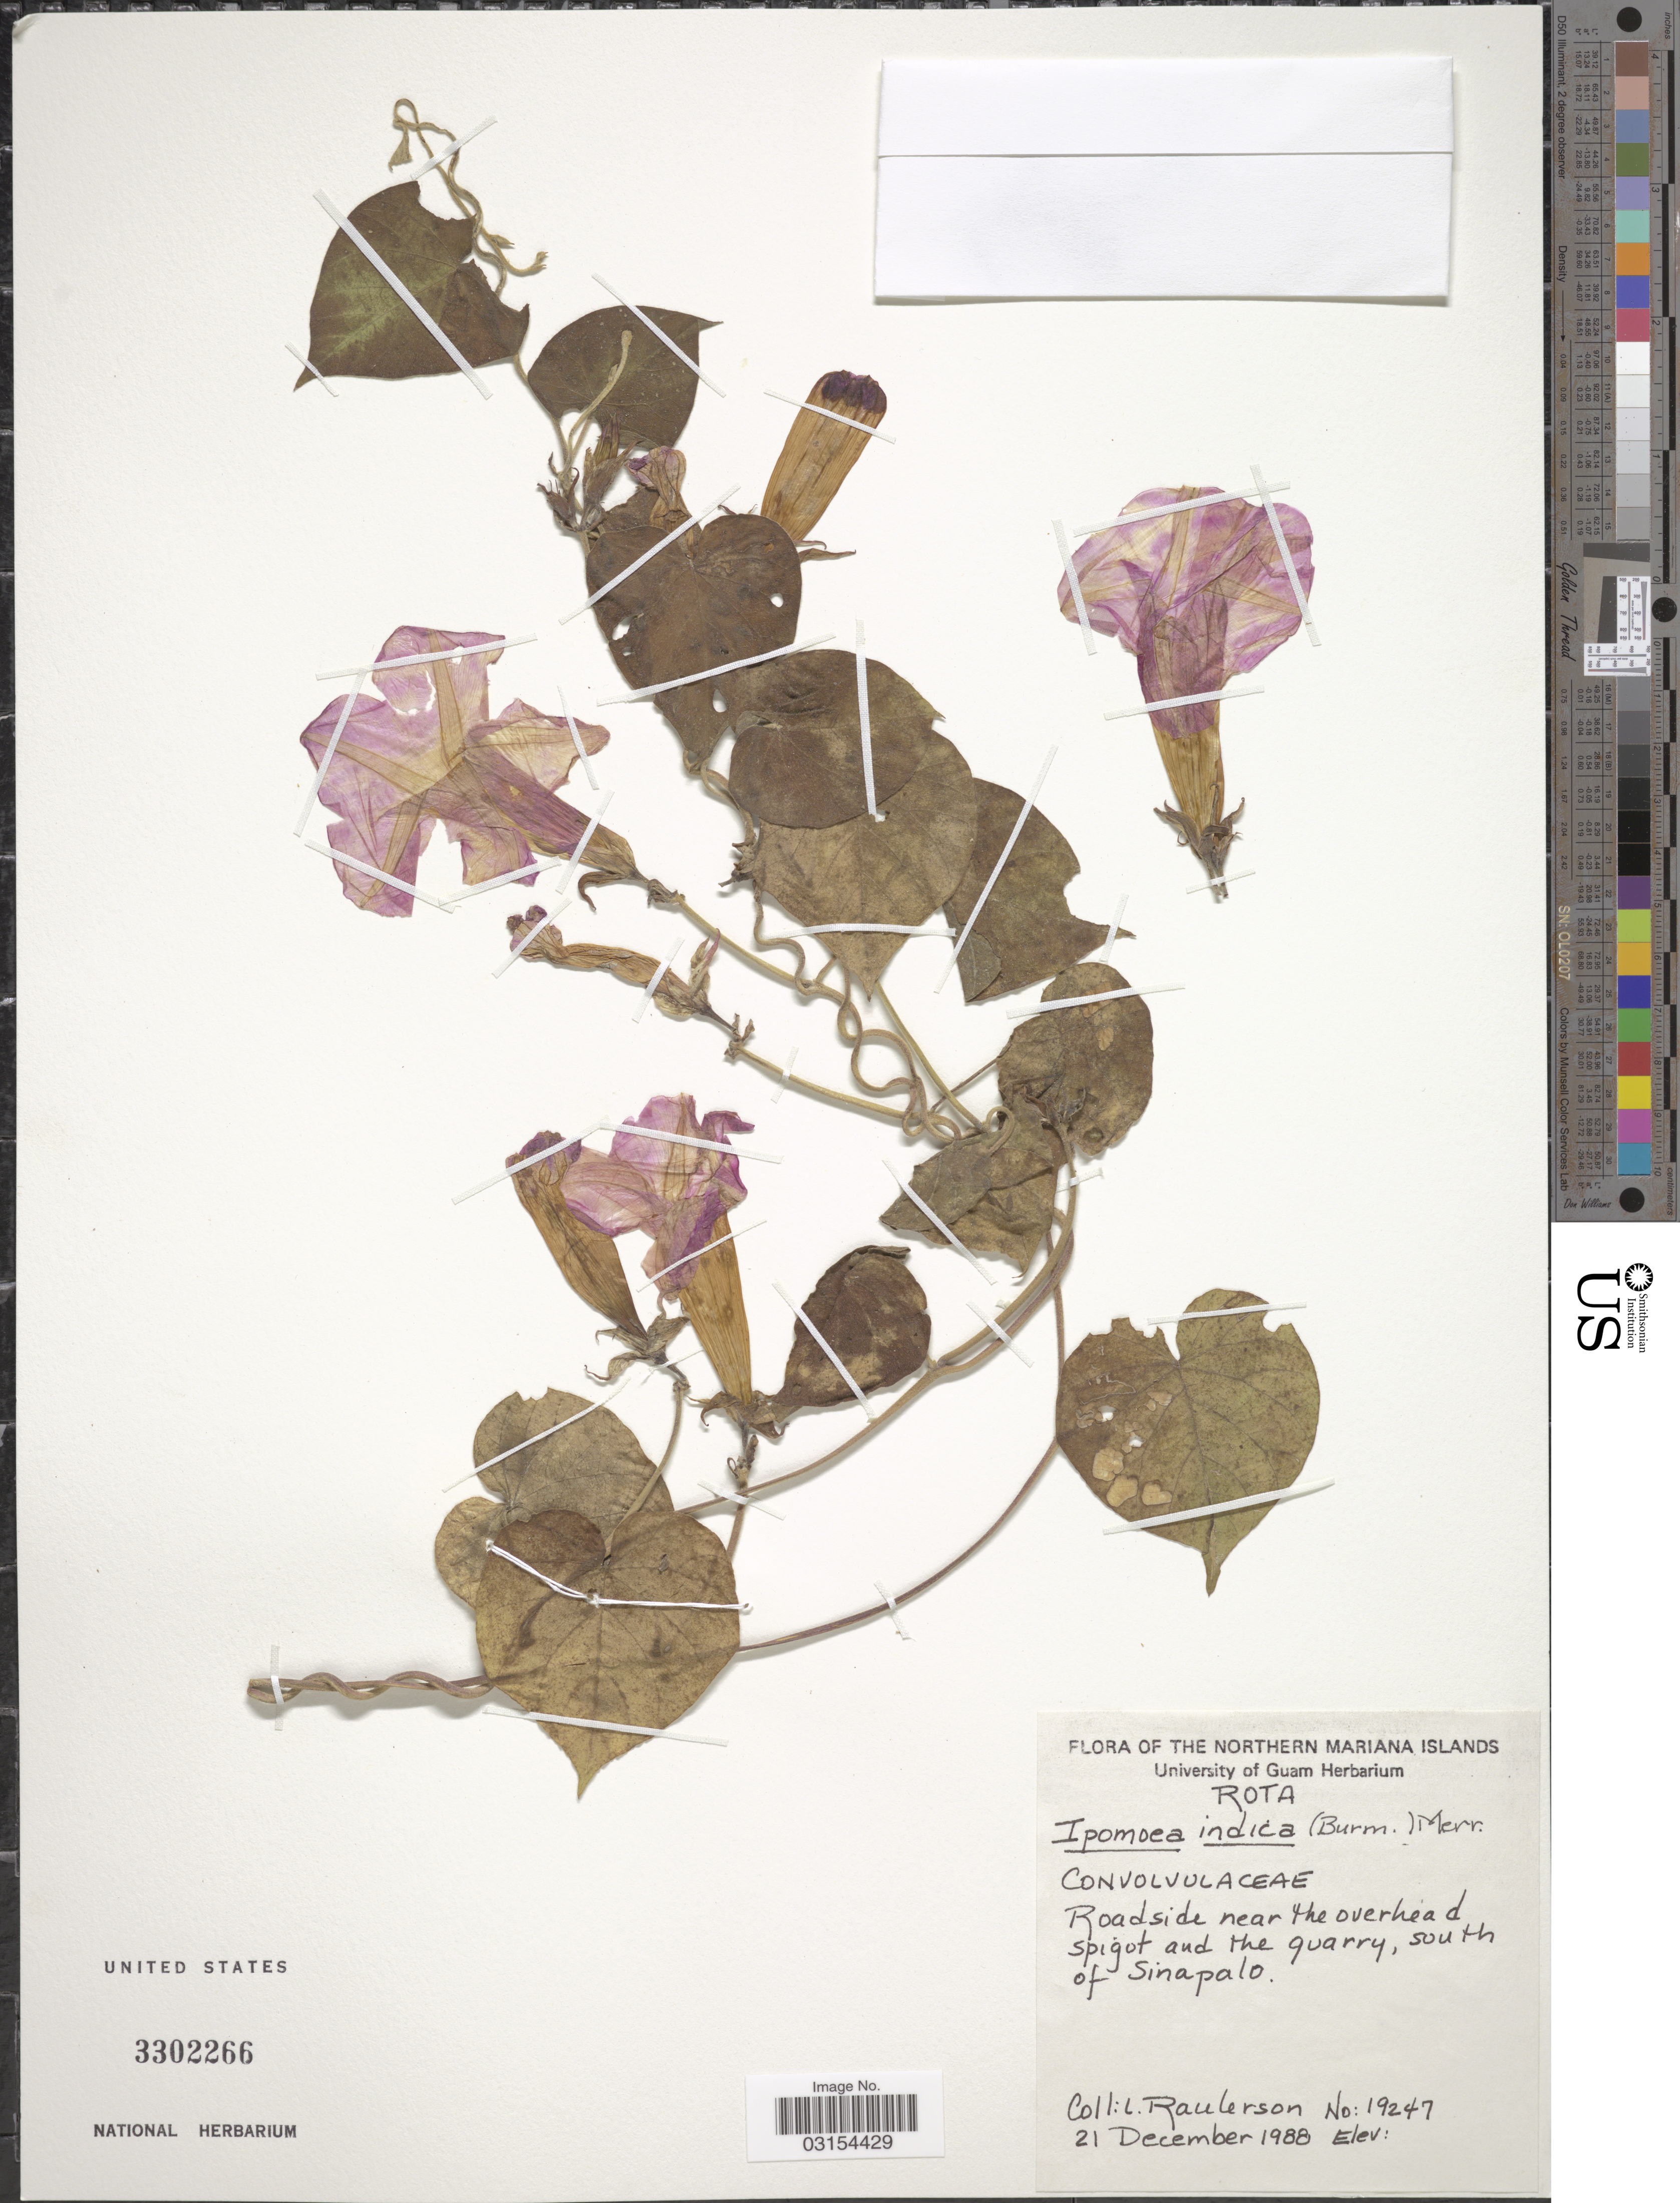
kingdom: Plantae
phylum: Tracheophyta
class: Magnoliopsida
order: Solanales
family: Convolvulaceae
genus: Ipomoea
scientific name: Ipomoea indica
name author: (Burm.) Merr.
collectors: L. Raulerson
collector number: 19247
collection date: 1988-12-21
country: Northern Mariana Islands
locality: Rota. Roadside near the overhead Spigot and the quarry, south of Sinapalo.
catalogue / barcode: US 3302266